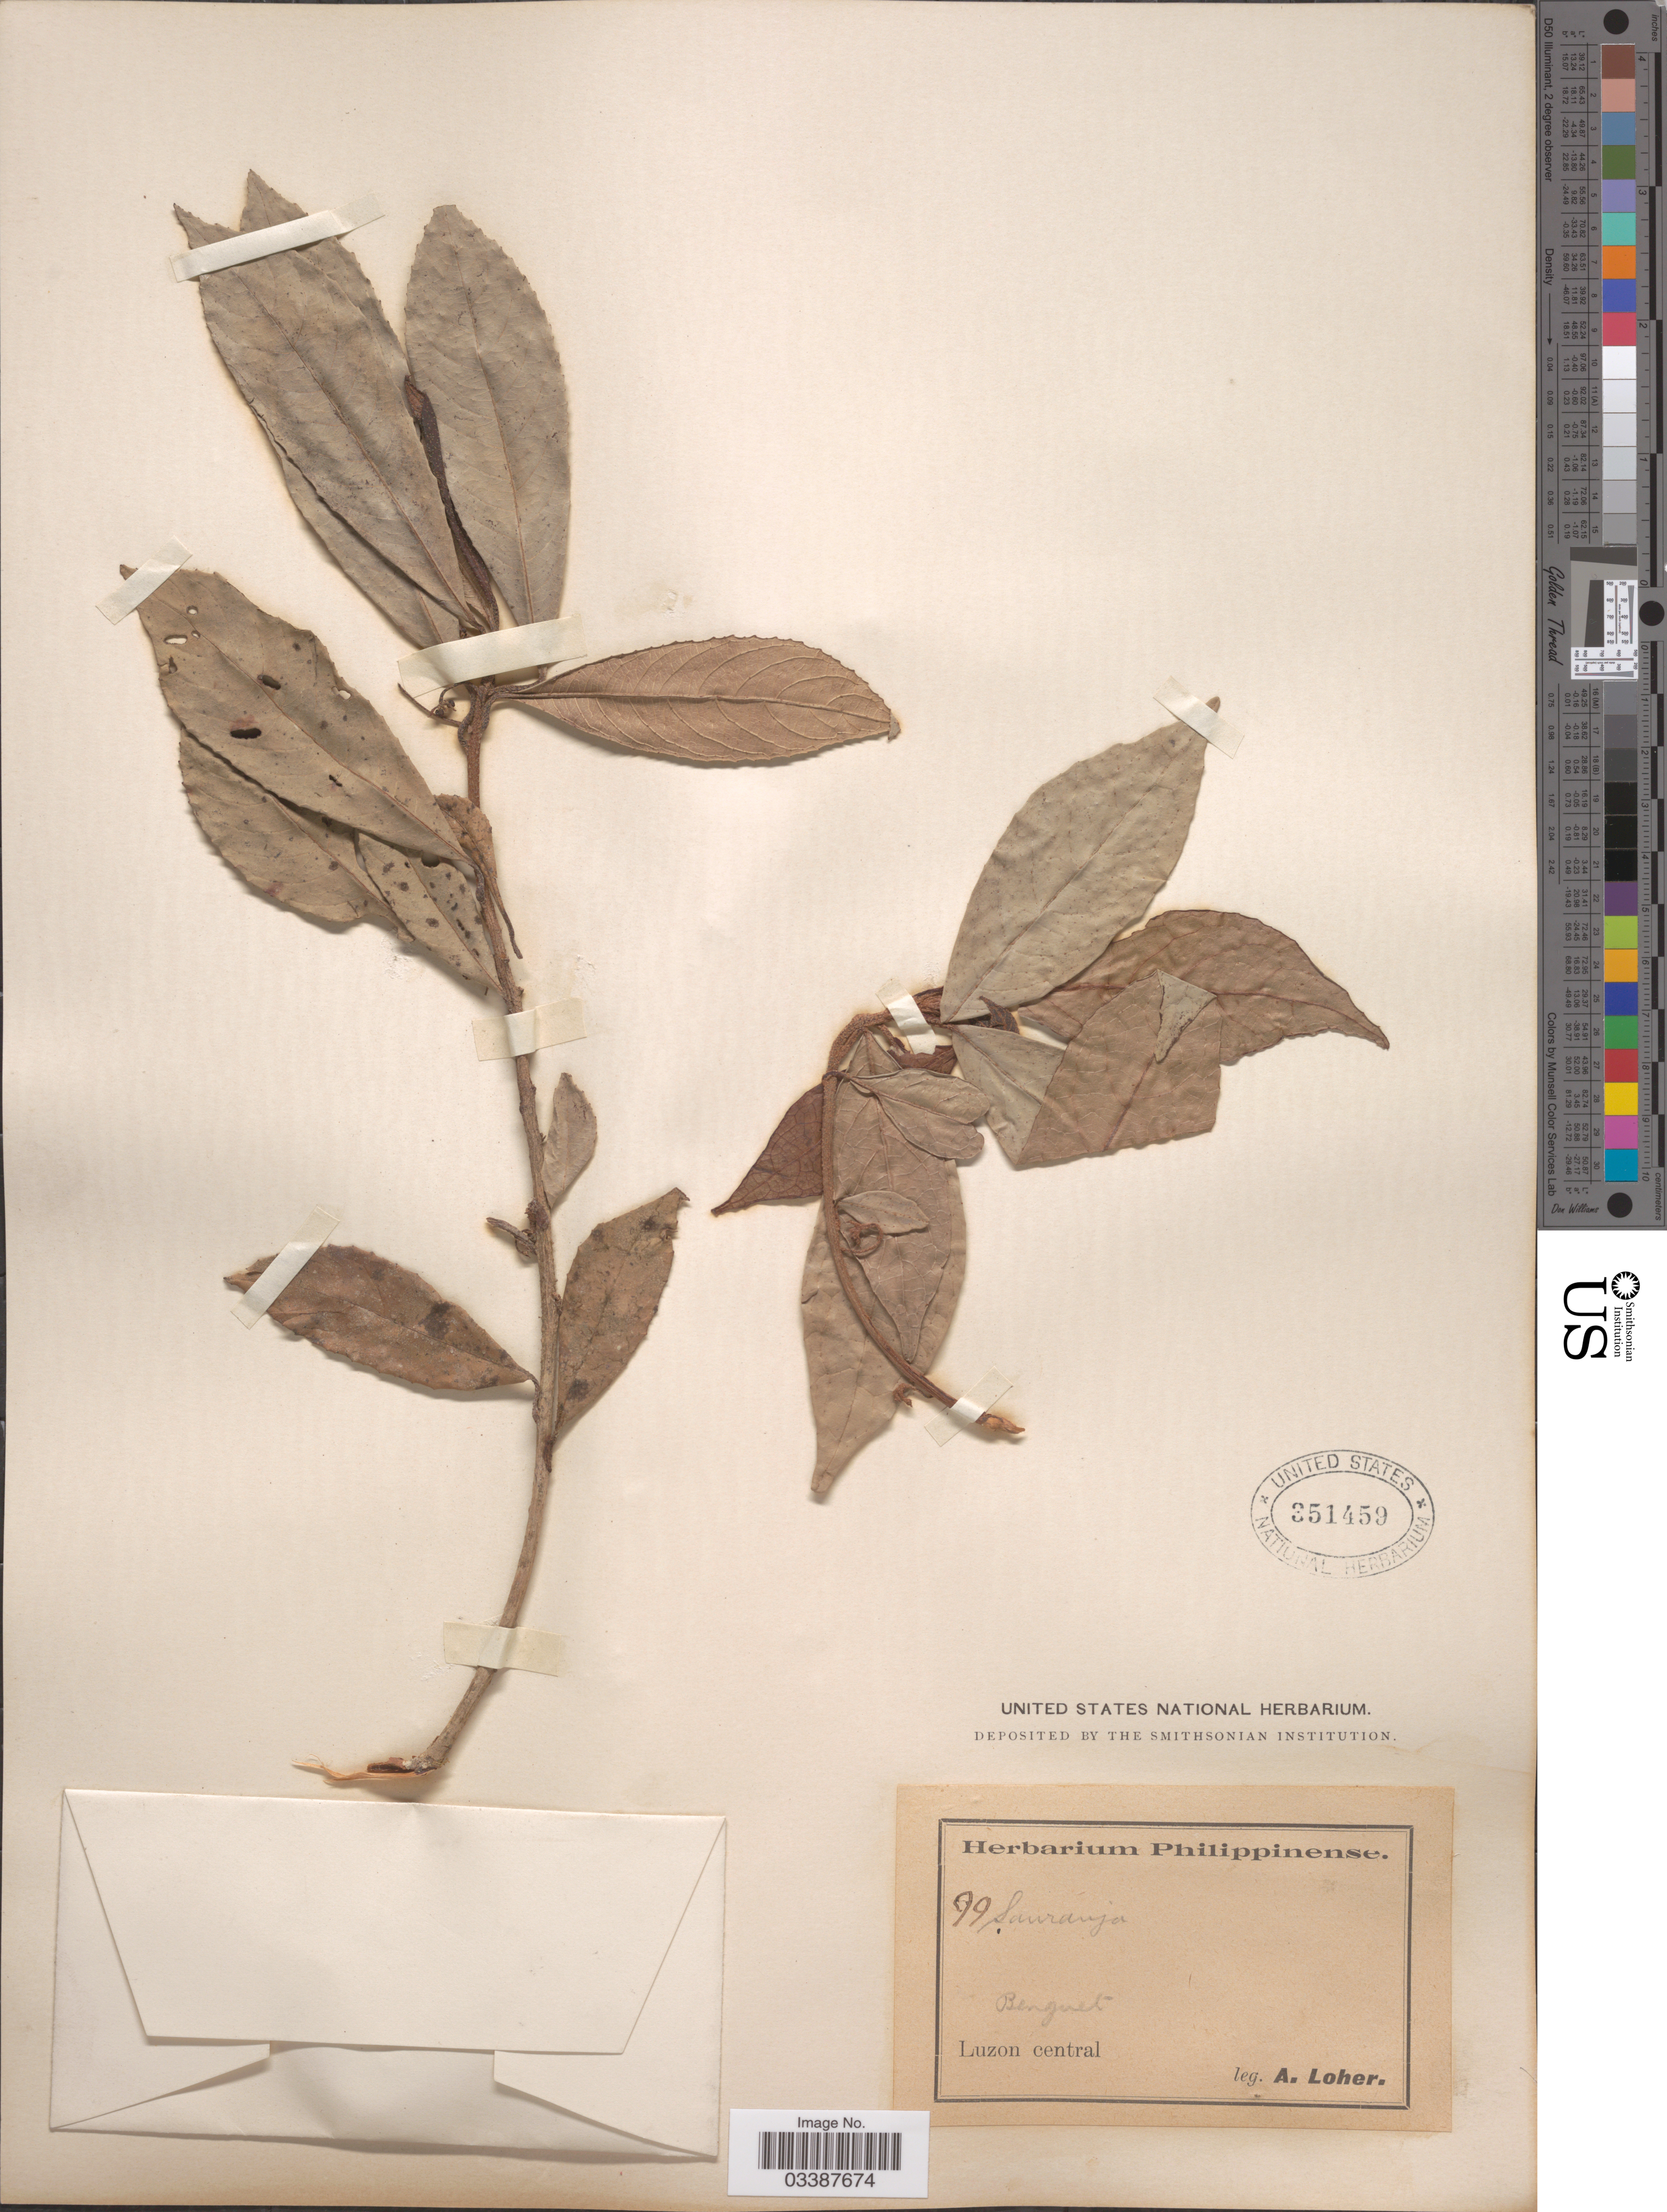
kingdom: Plantae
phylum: Tracheophyta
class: Magnoliopsida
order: Ericales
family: Actinidiaceae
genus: Saurauia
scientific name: Saurauia sp.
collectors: A. Loher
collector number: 99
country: Philippines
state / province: Central Luzon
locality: Benguet, Luzon central.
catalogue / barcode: US 351459